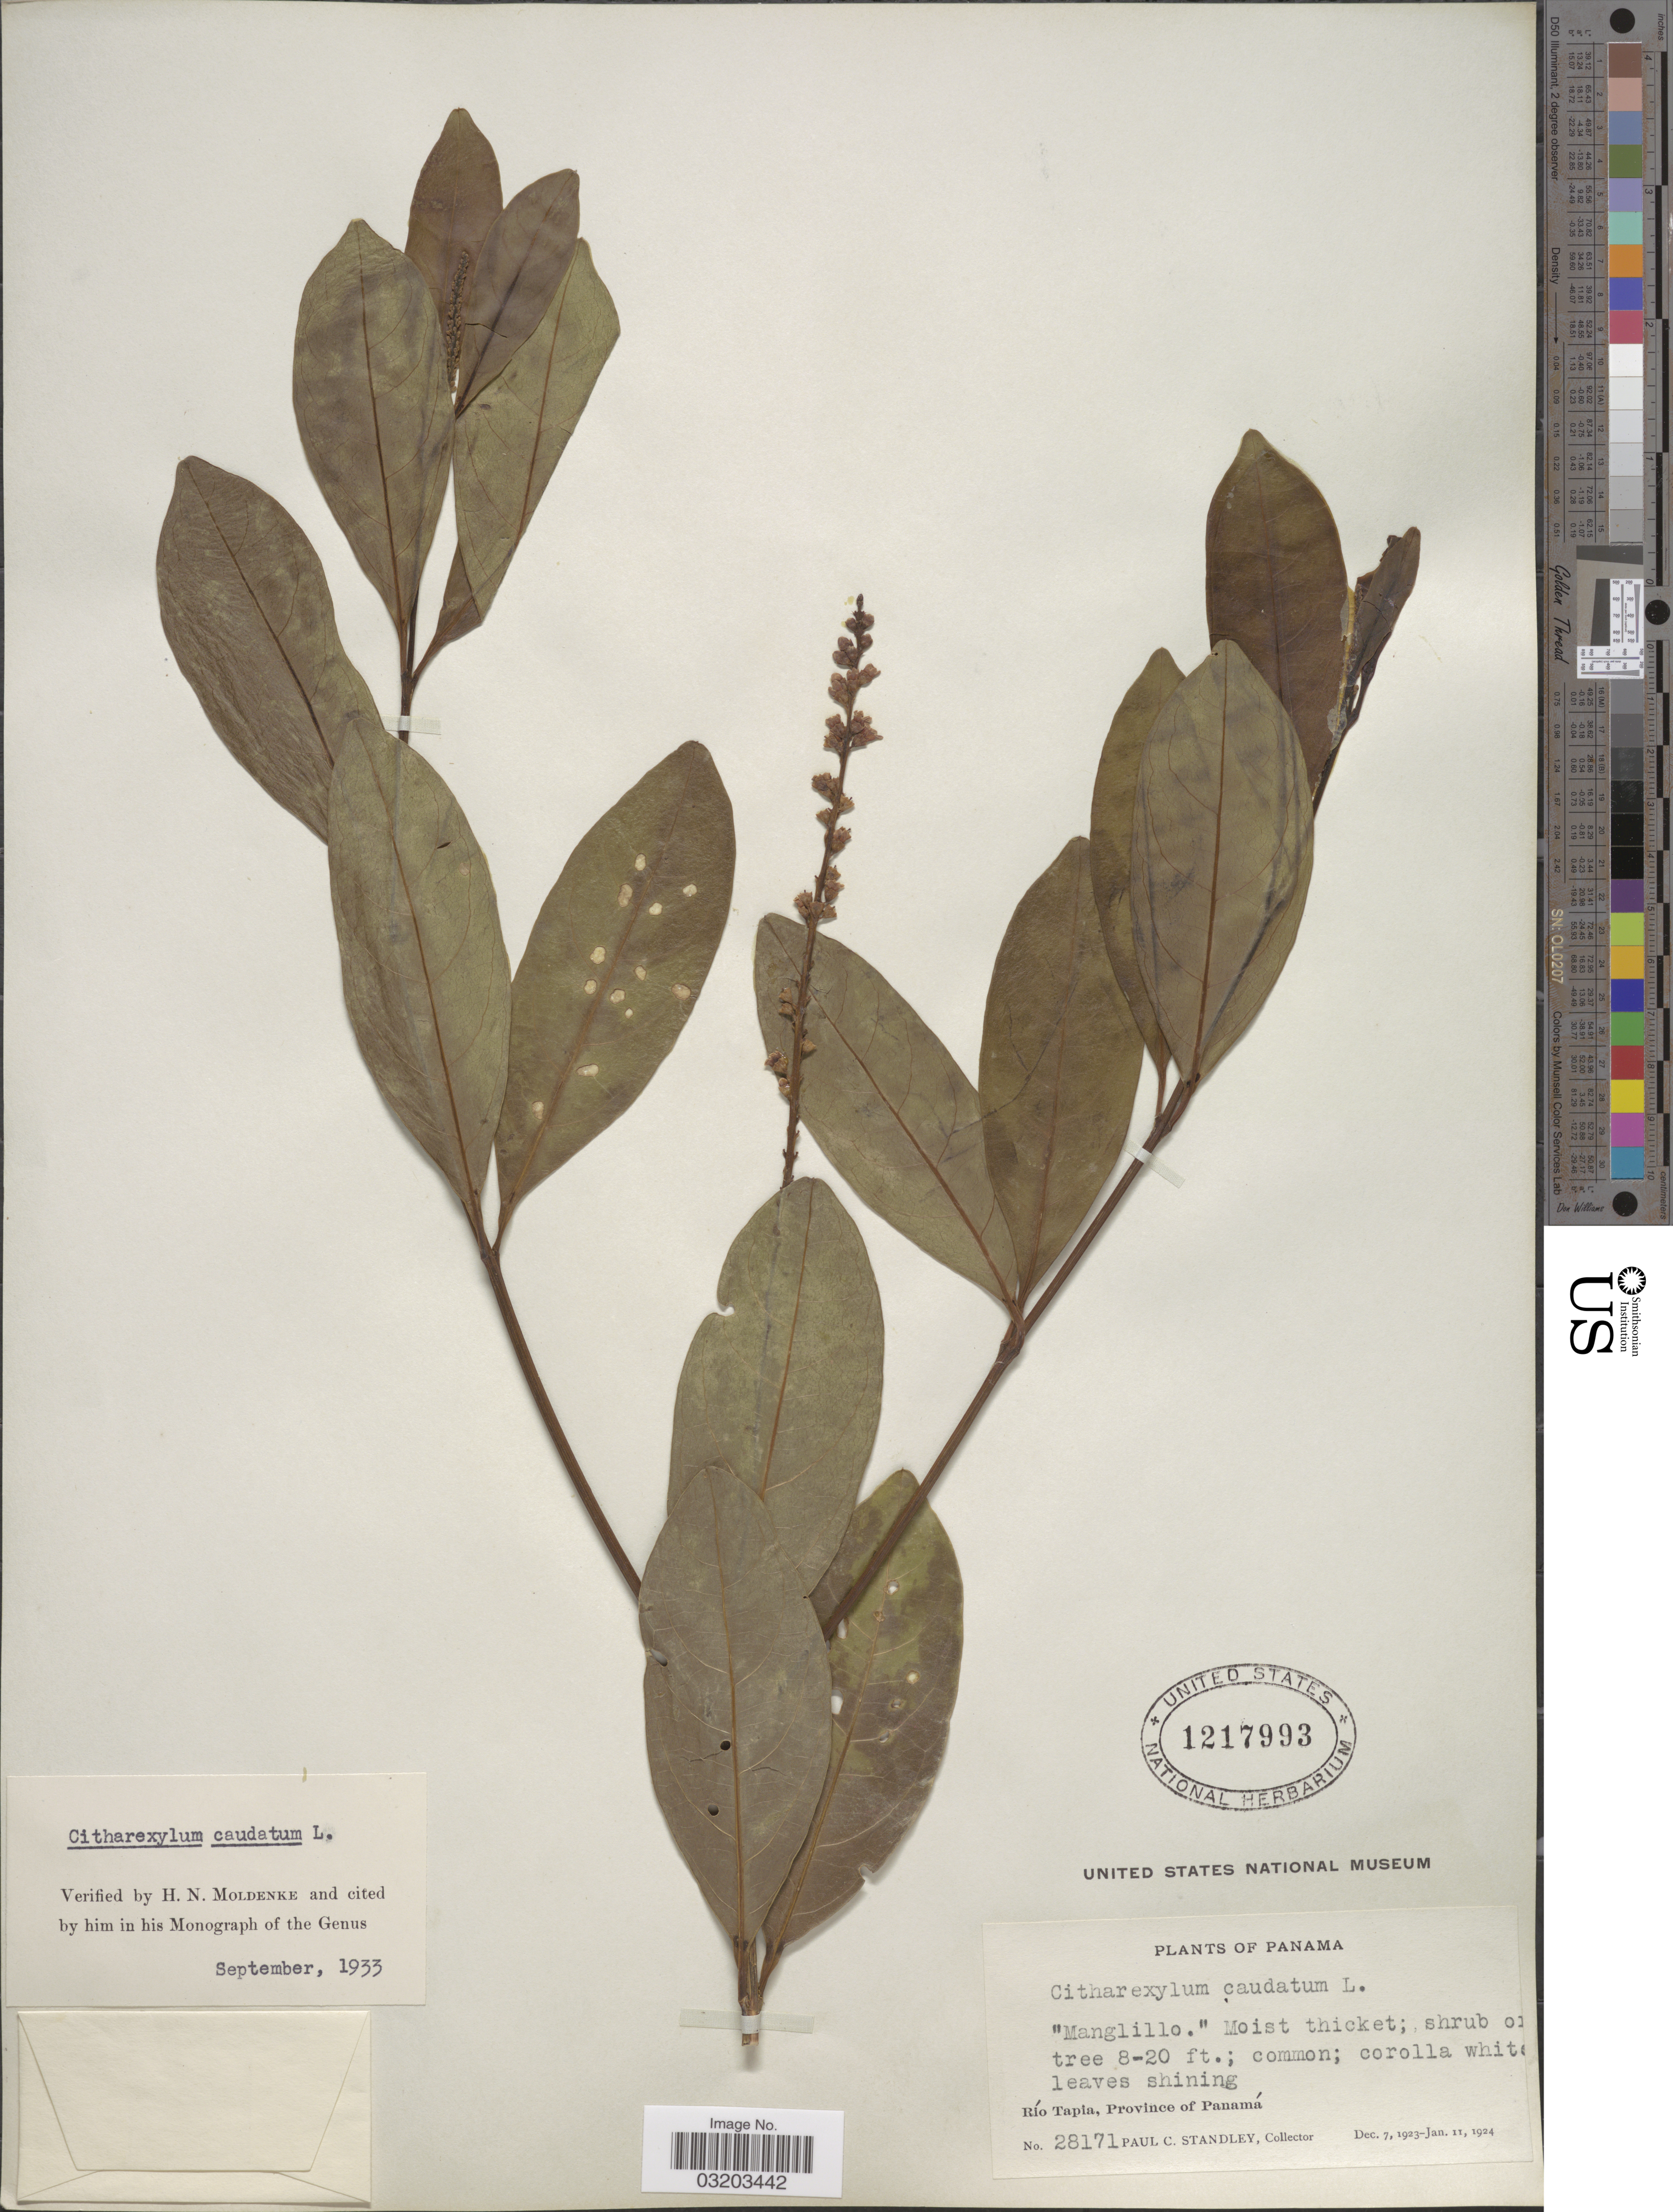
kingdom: Plantae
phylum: Tracheophyta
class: Magnoliopsida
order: Lamiales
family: Verbenaceae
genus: Citharexylum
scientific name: Citharexylum caudatum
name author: L.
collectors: P. C. Standley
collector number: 28171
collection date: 1923-12-07/1924-01-11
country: Panama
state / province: Panamá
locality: Río Tapia.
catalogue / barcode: US 1217993